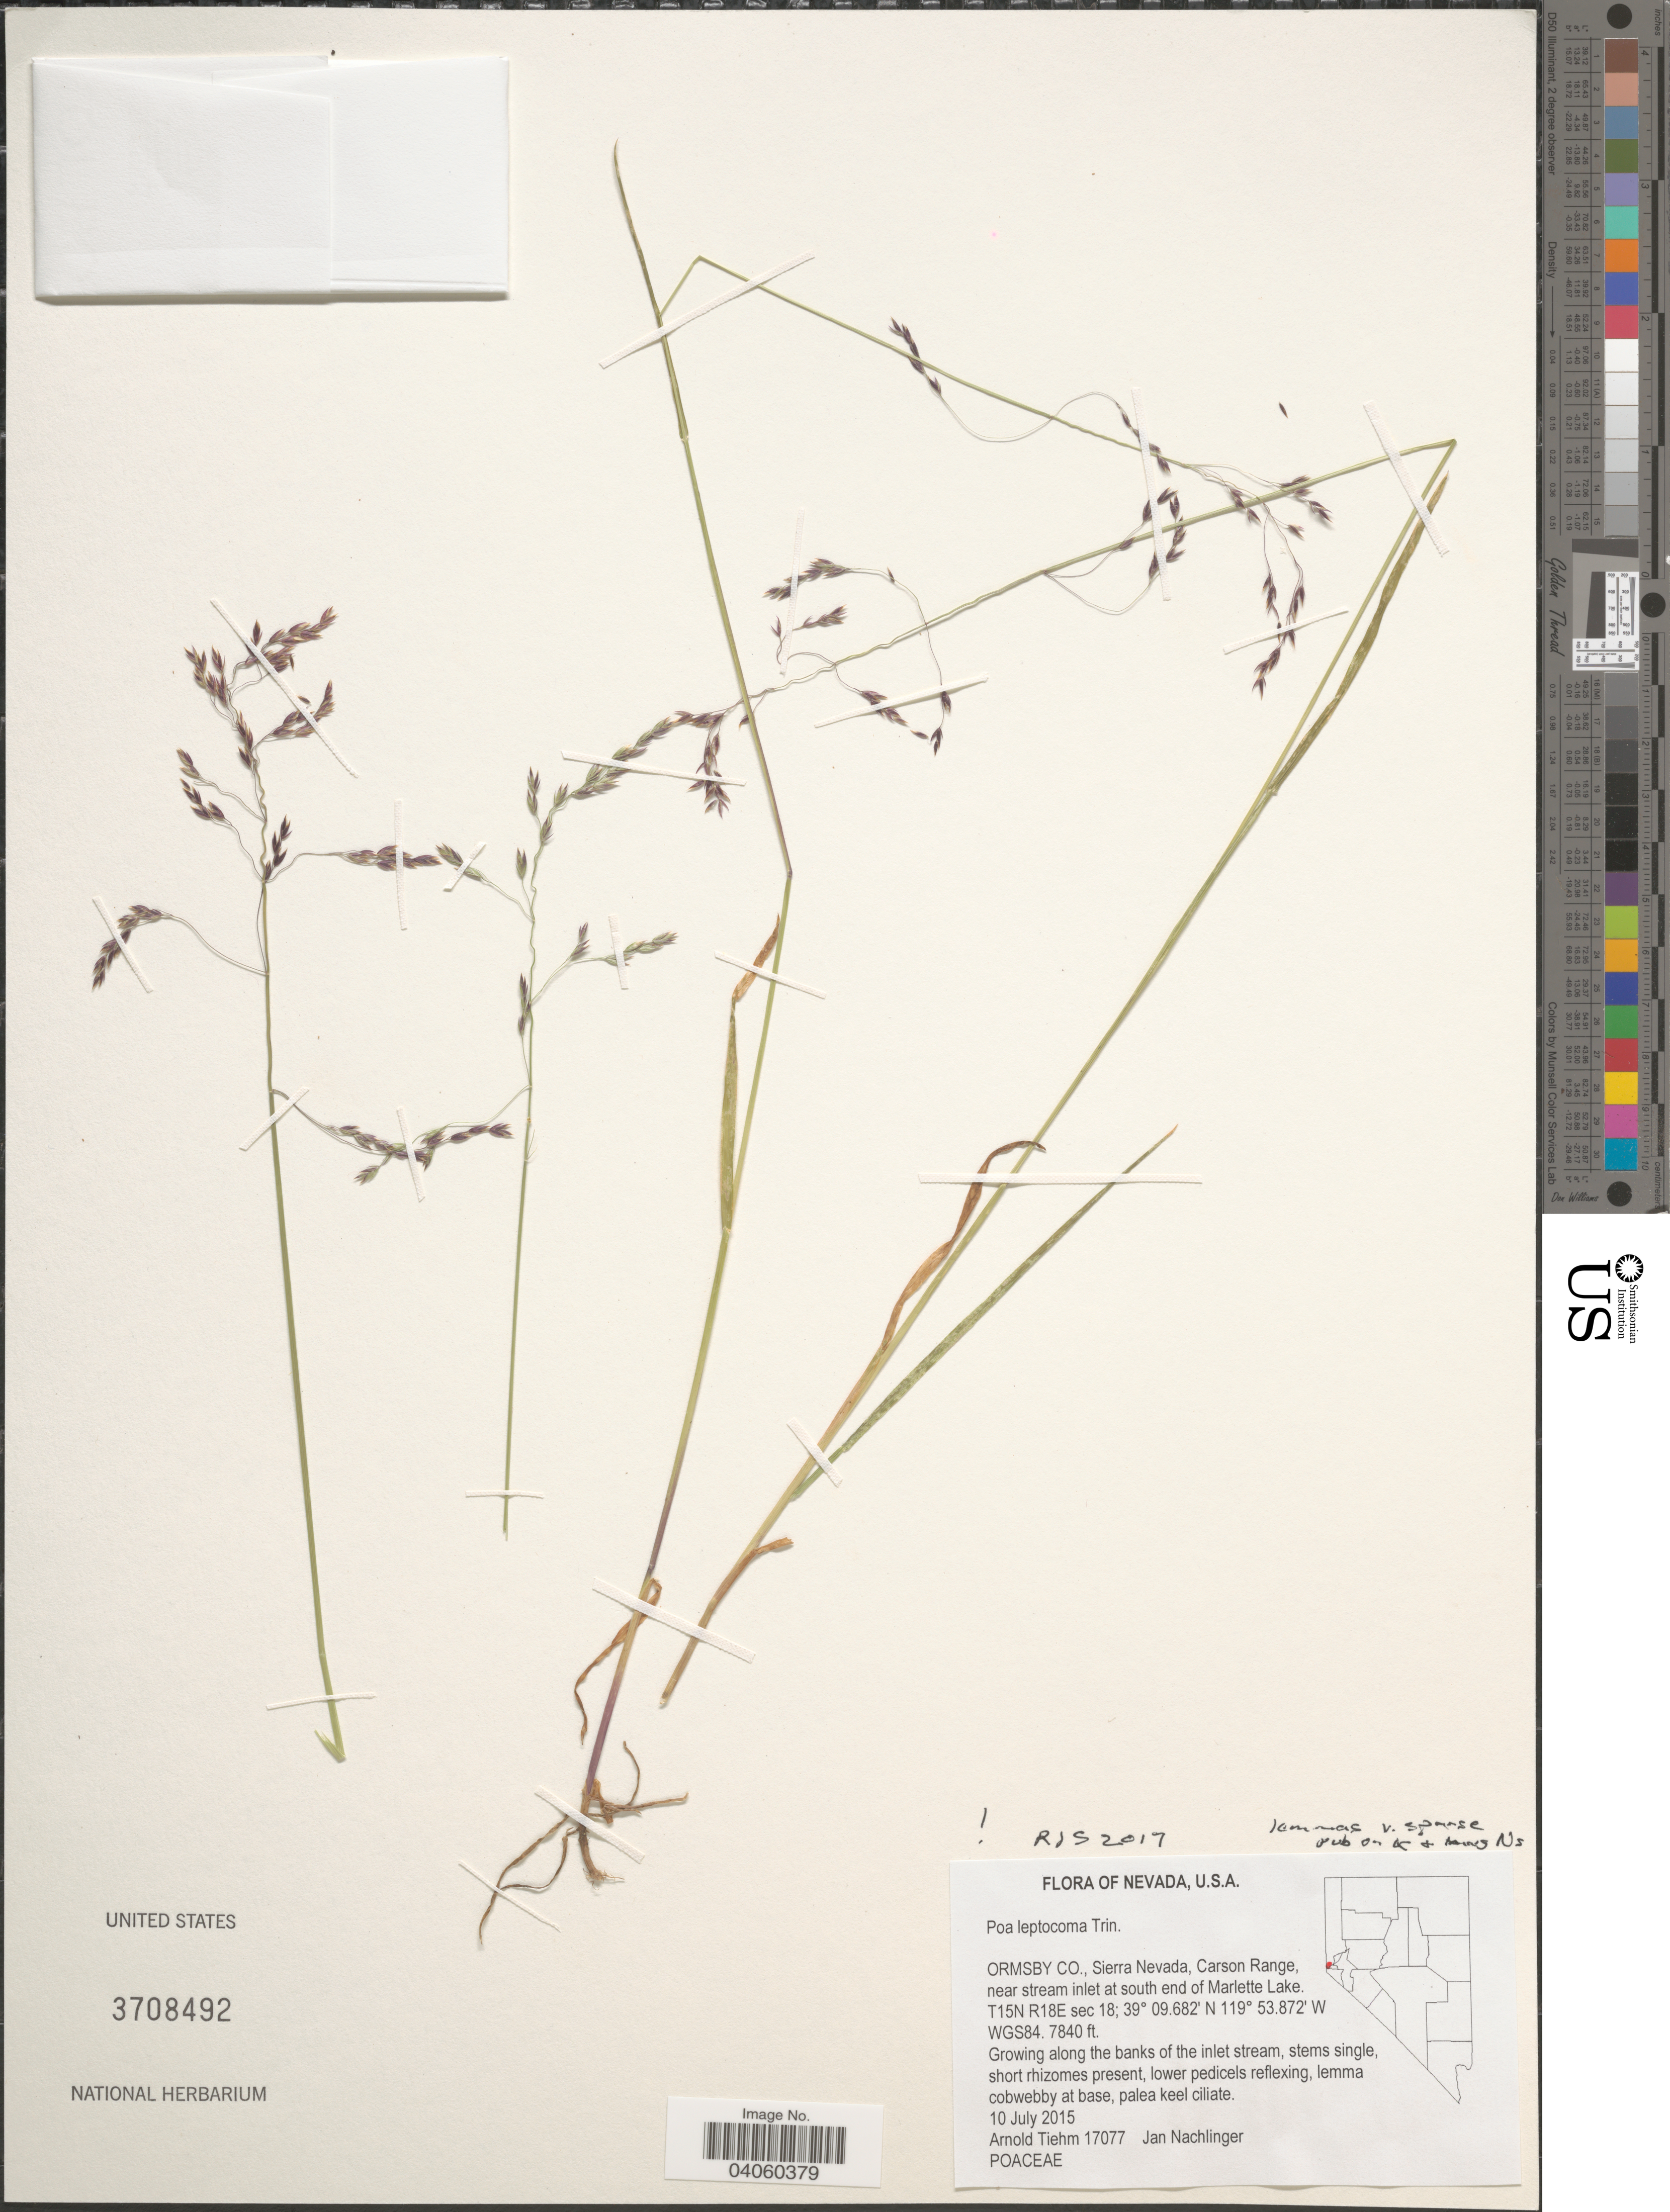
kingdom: Plantae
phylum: Tracheophyta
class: Liliopsida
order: Poales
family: Poaceae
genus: Poa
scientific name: Poa leptocoma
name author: Trin.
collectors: A. Tiehm & J. Nachlinger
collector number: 17077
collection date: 2015-07-10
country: United States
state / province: Nevada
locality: Ormsby Co., Sierra Nevada, Carson Range, near stream inlet at south end of Marlette Lake. T15N R18E sec 18; WGS84.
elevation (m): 2390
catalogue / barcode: US 3708492